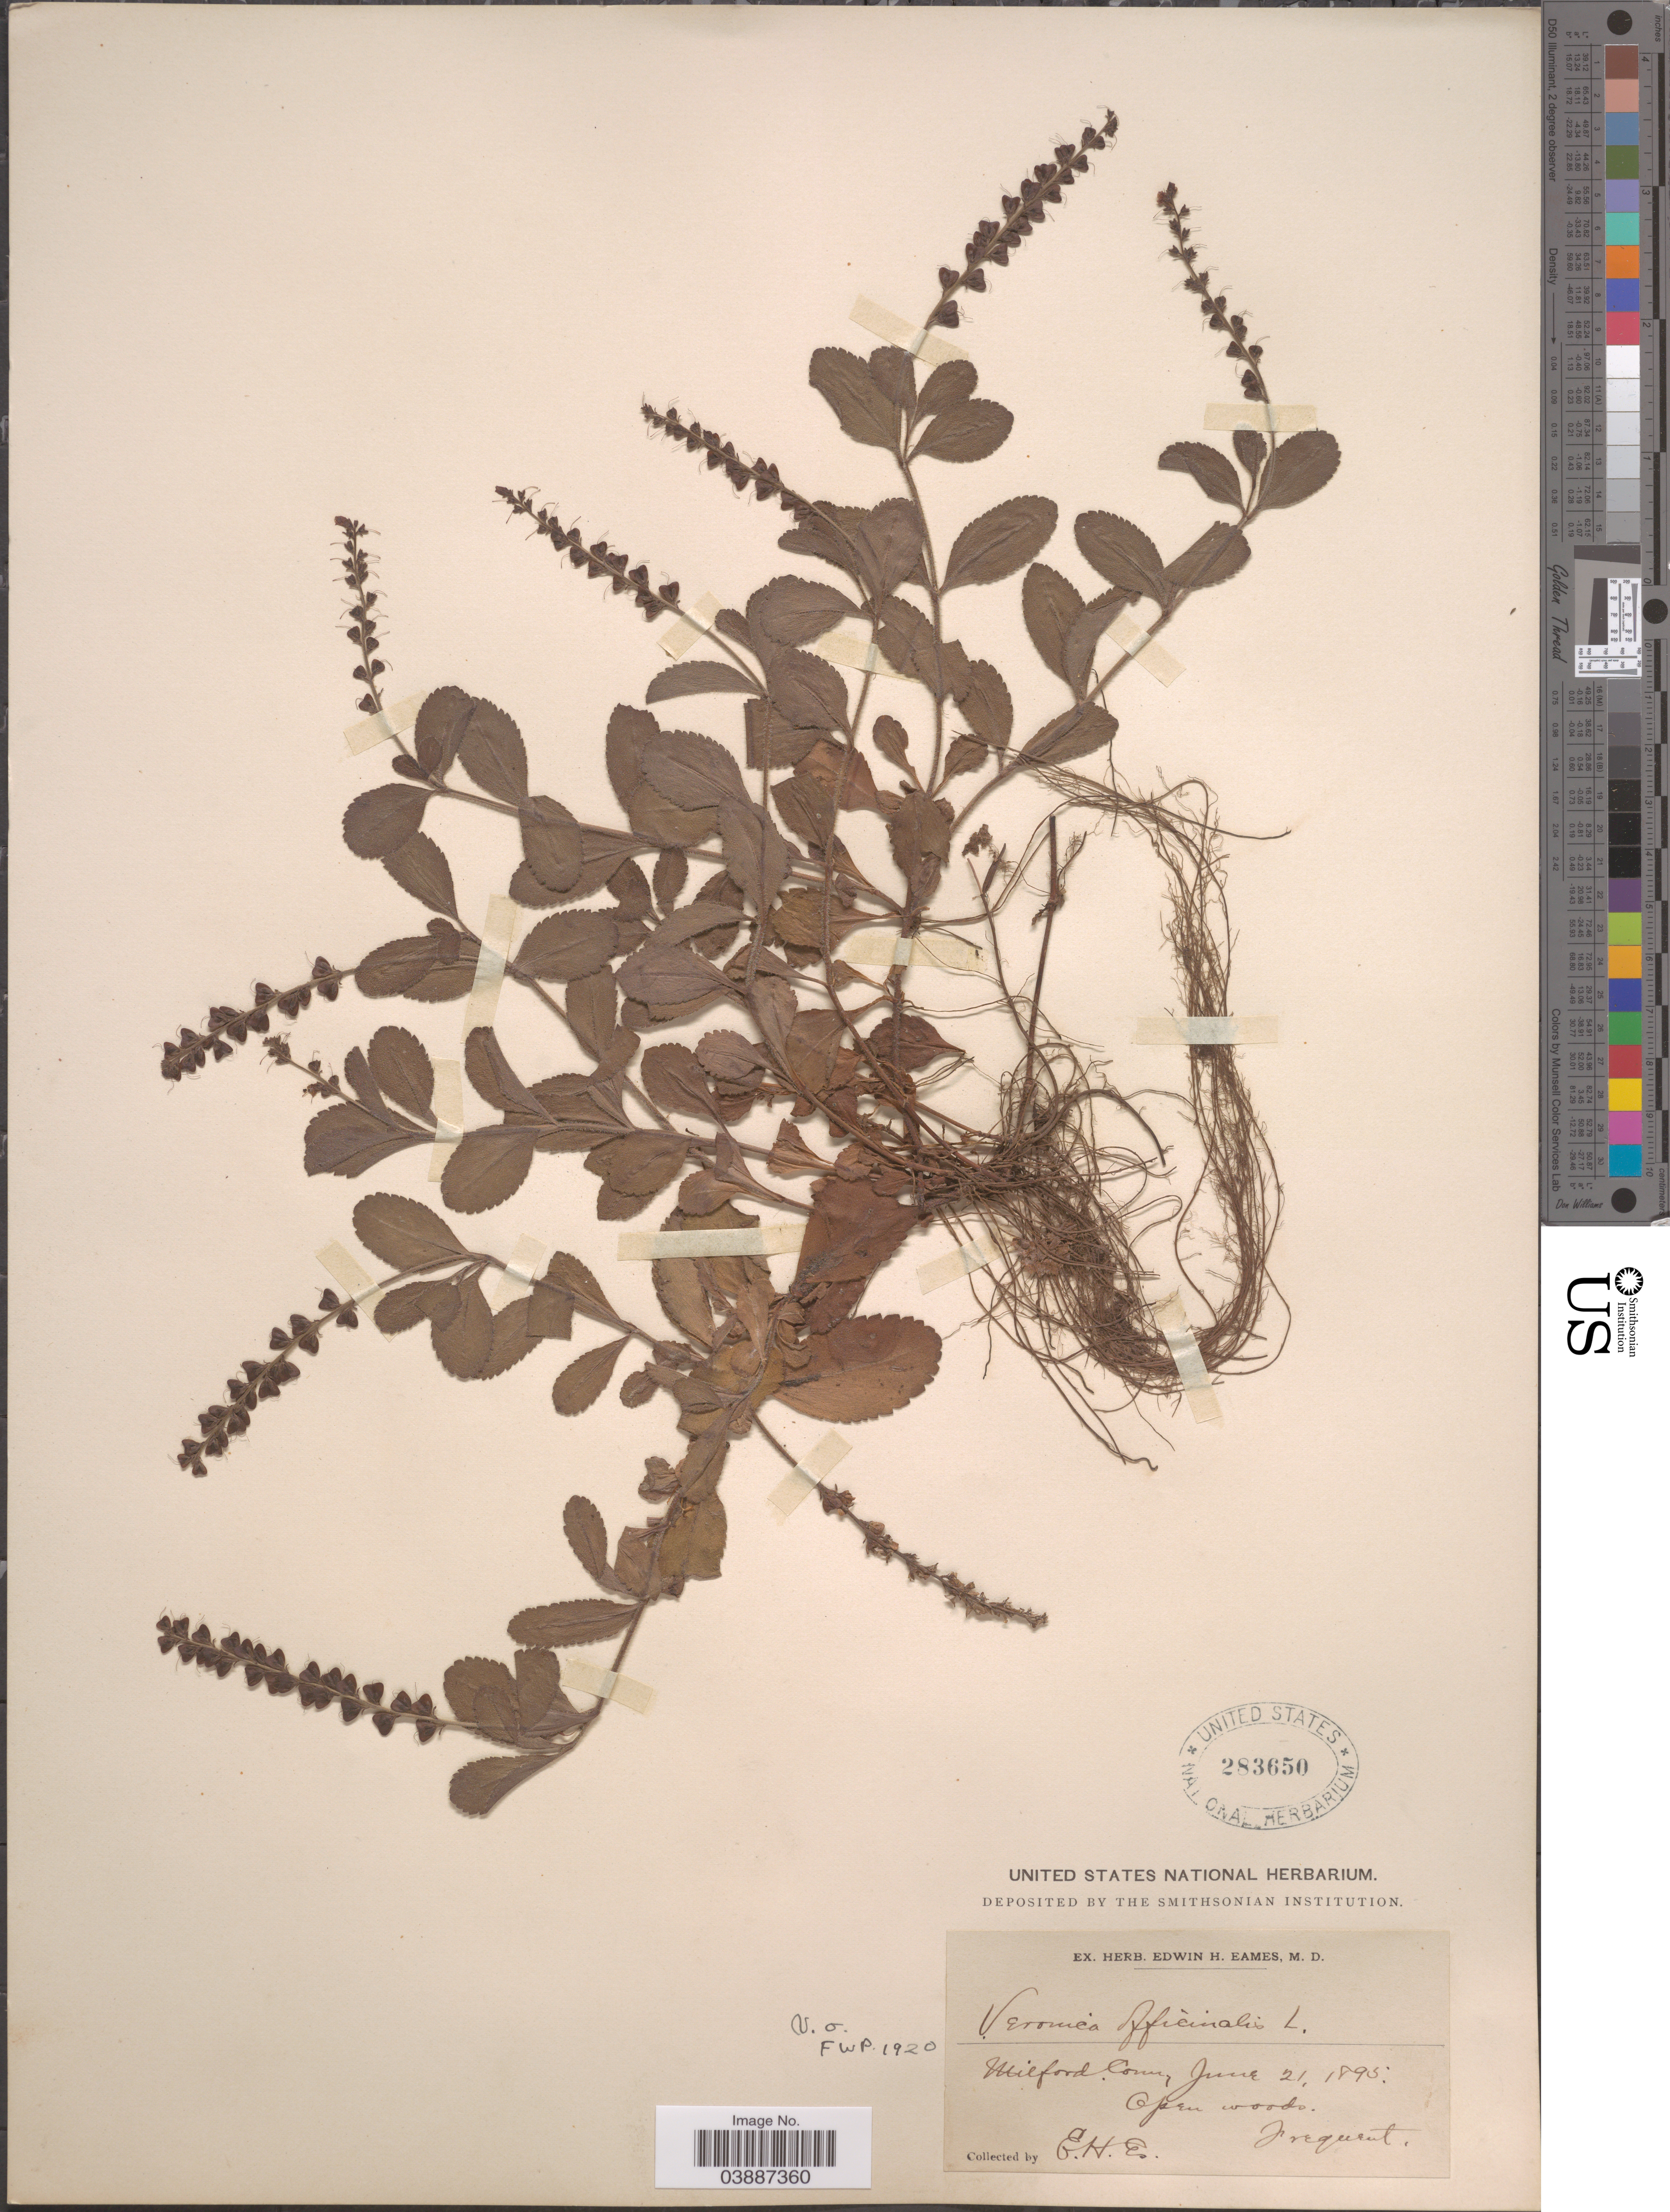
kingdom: Plantae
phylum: Tracheophyta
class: Magnoliopsida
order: Lamiales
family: Plantaginaceae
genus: Veronica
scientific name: Veronica officinalis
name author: L.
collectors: E. H. Eames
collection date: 1895-06-21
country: United States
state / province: Connecticut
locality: Milford.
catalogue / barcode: US 283650